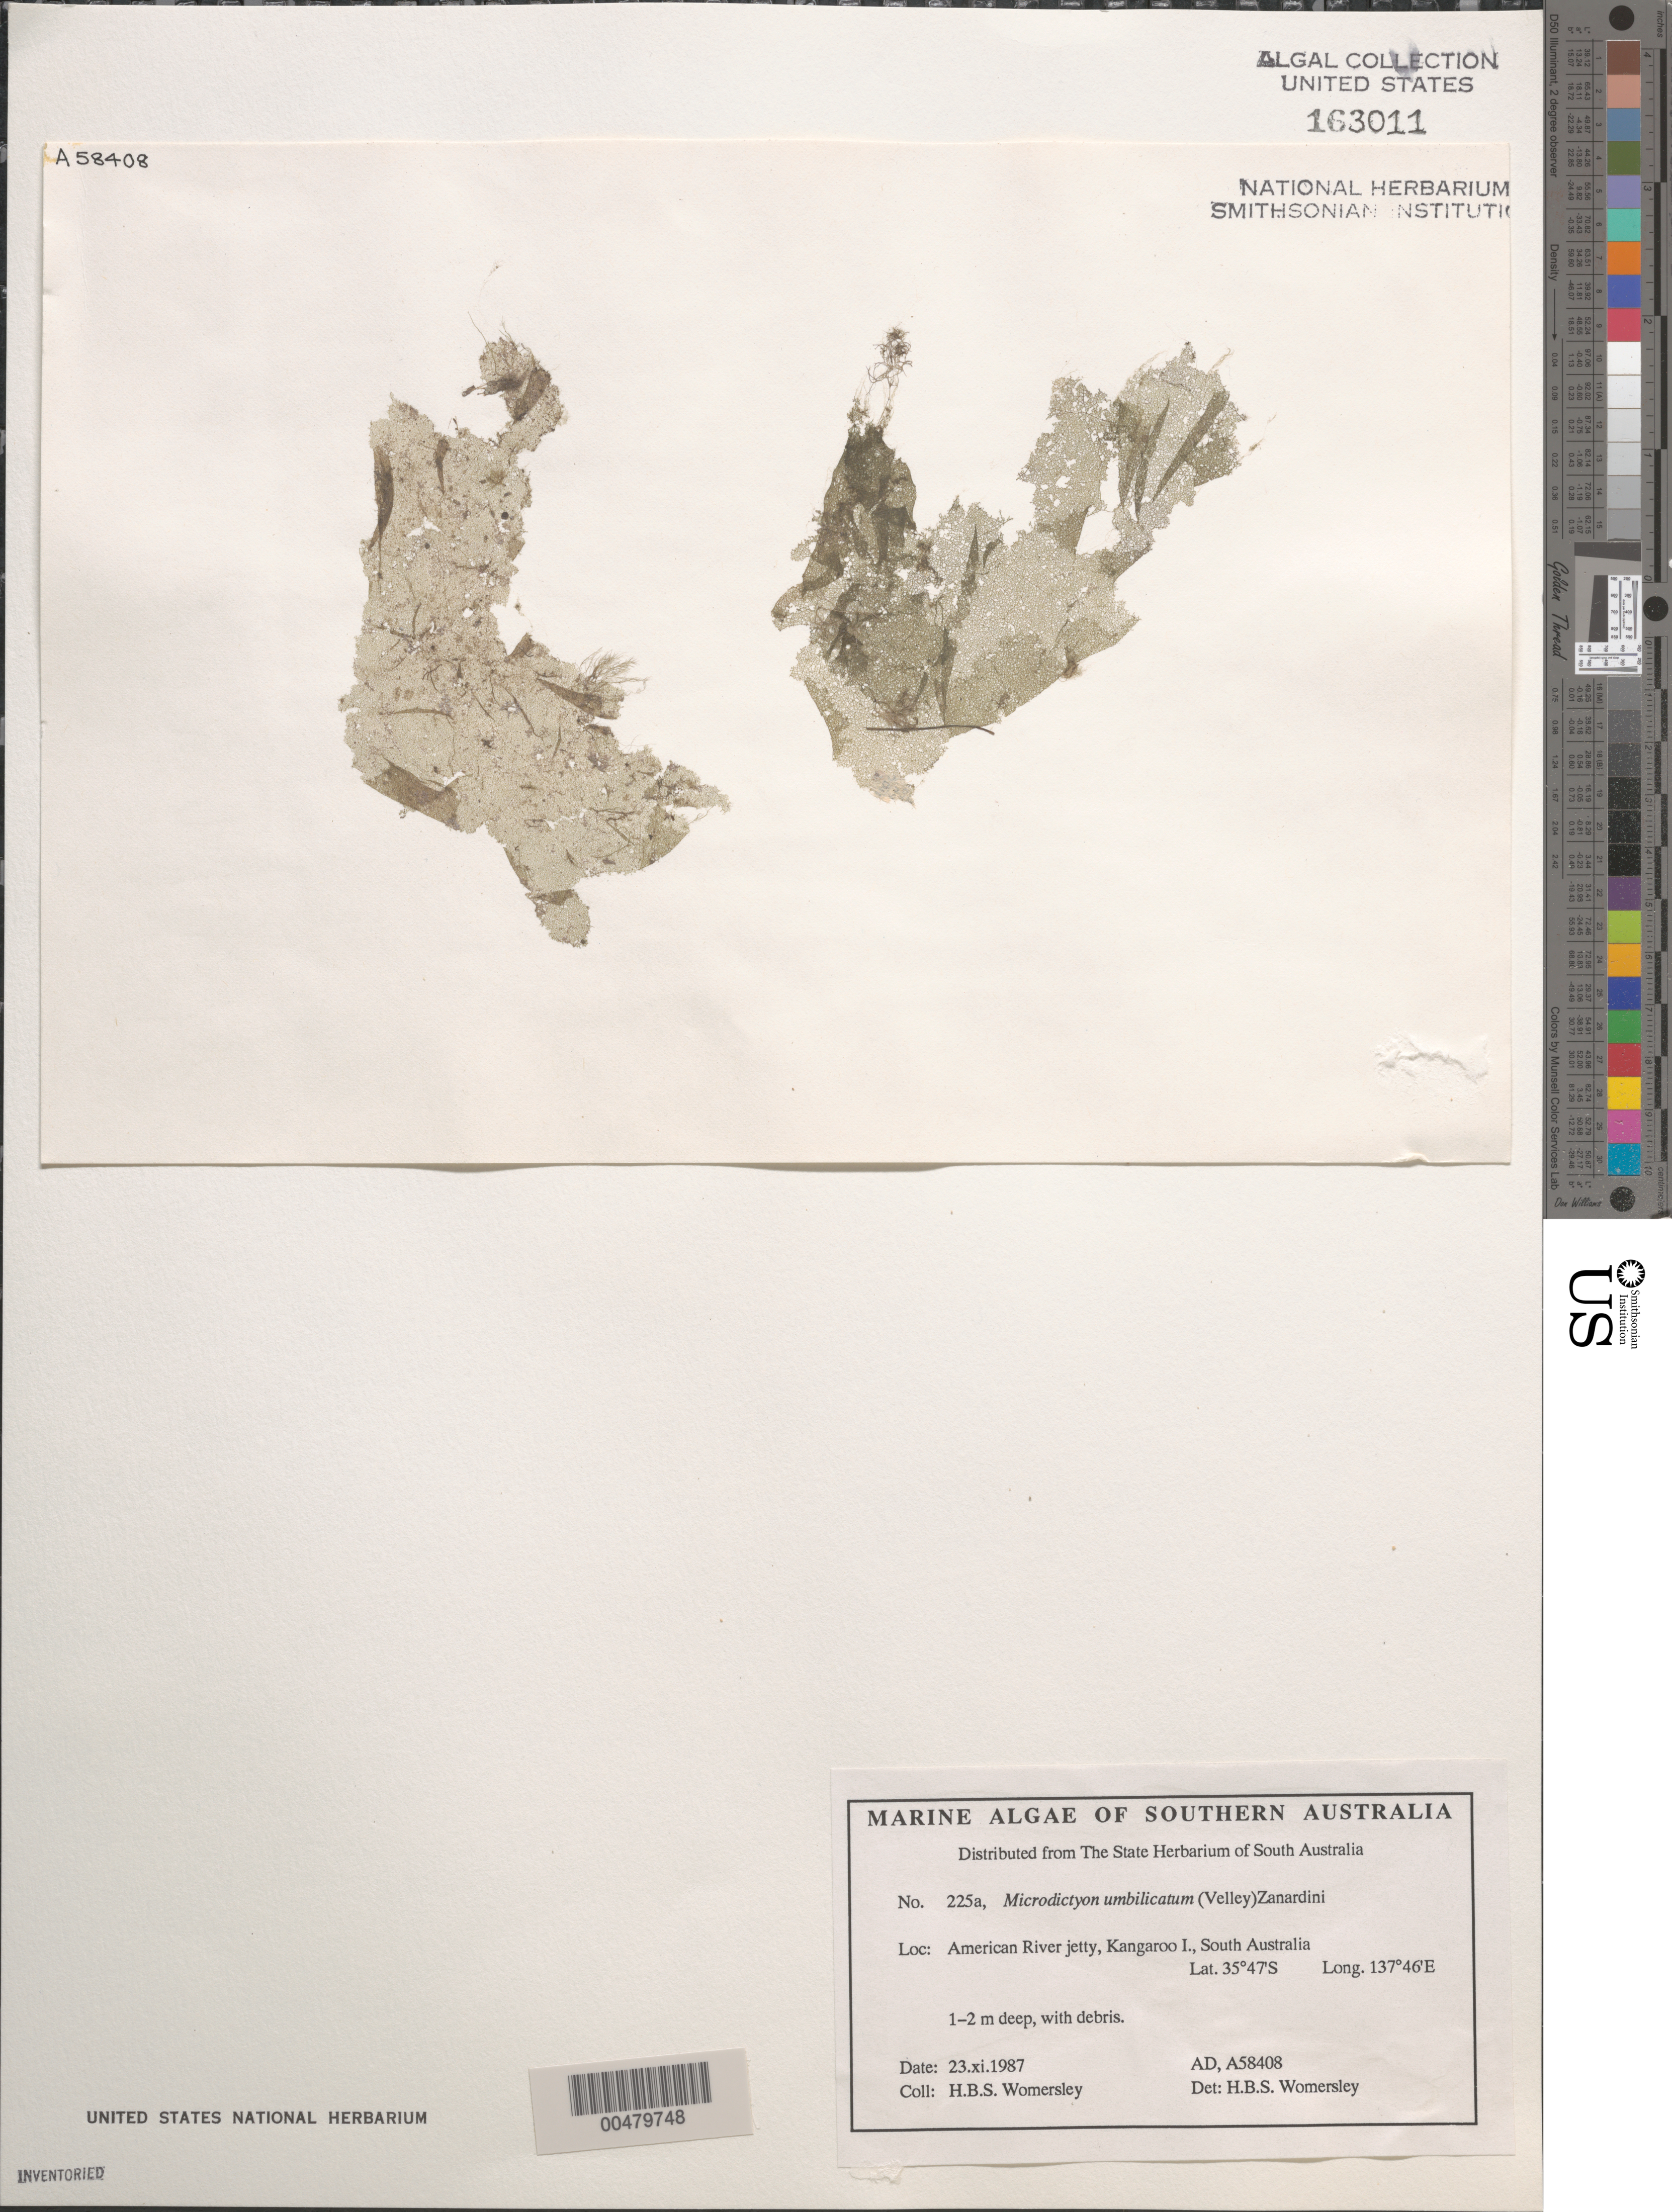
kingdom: Plantae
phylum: Chlorophyta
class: Ulvophyceae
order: Cladophorales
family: Anadyomenaceae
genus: Microdictyon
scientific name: Microdictyon umbilicatum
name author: (Velley) Zanardini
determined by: Womersley, H. B. S.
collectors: H. B. S. Womersley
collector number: Ad A58408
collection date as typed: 23 Nov 1987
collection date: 1987-11-23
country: Australia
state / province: South Australia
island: Kangaroo Island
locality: American River jetty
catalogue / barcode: US 163011